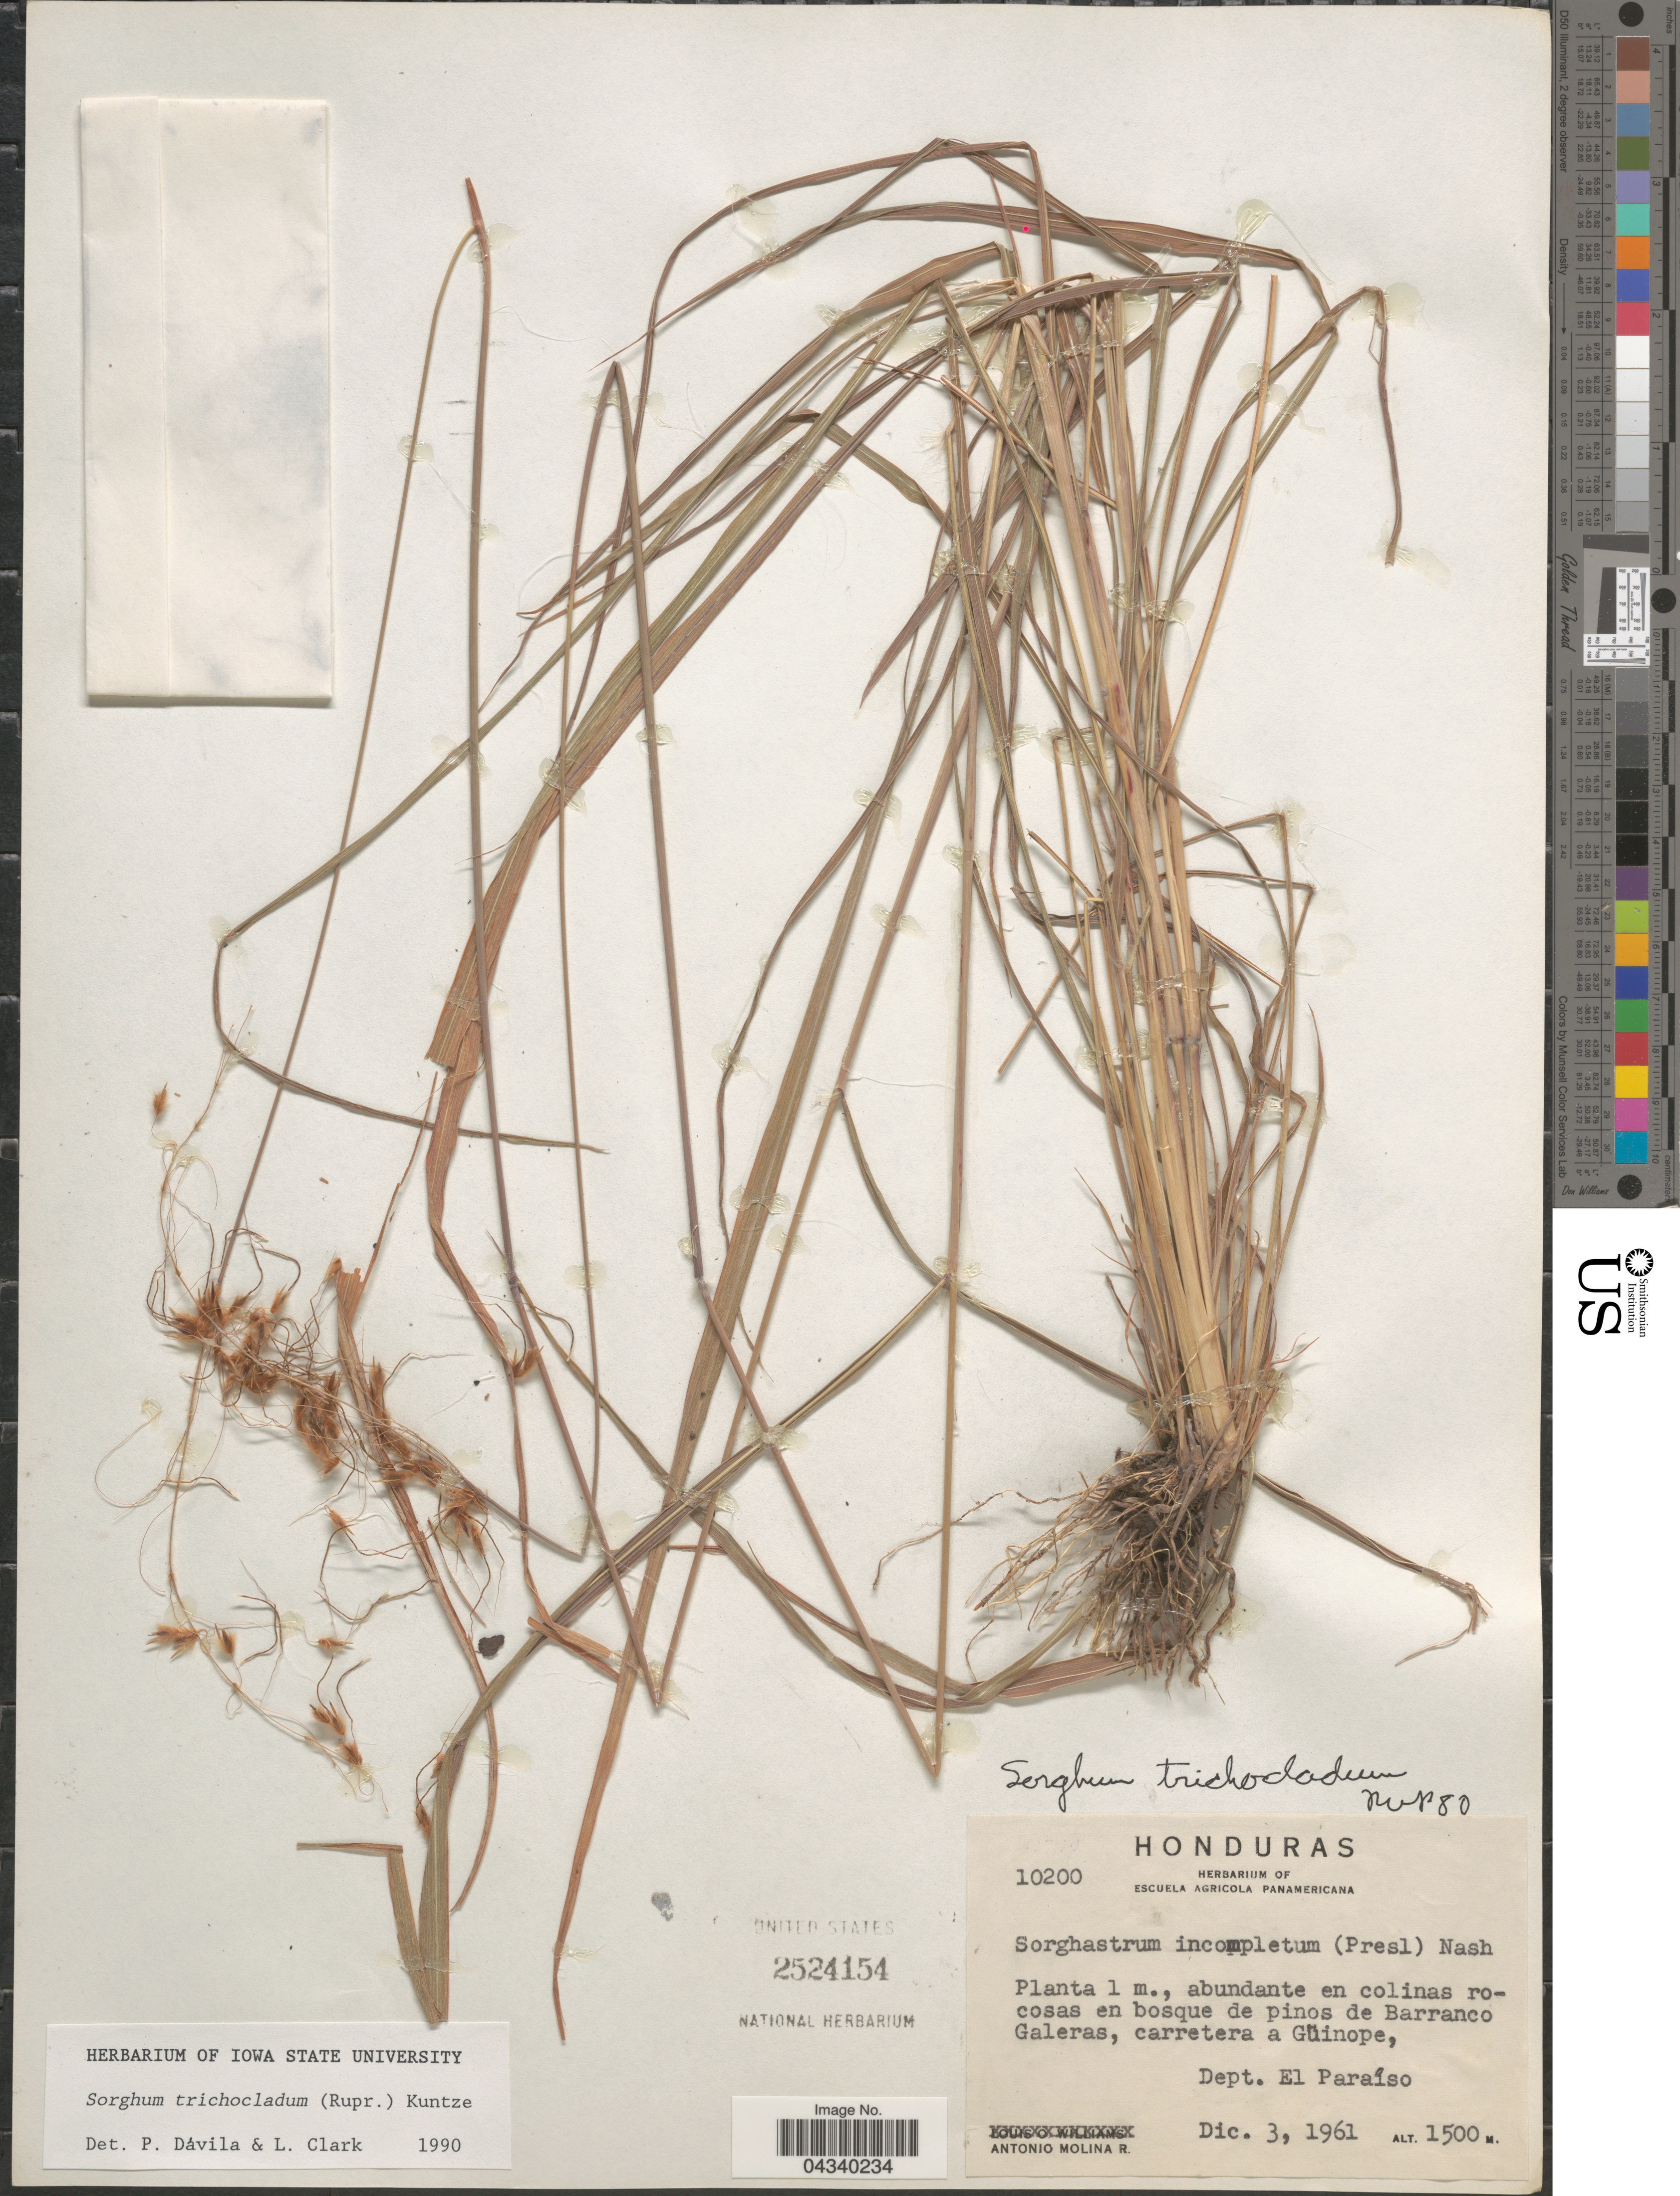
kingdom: Plantae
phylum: Tracheophyta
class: Liliopsida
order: Poales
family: Poaceae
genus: Sorghum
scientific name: Sorghum trichocladum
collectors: A. Molina R.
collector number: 10200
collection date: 1961-12-03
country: Honduras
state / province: El Paraiso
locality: Abundante en colinas rocosas en bosque de pinos de Barranco Galeras, carretera a Güinope, Dept. El Paraíso.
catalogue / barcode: US 2524154